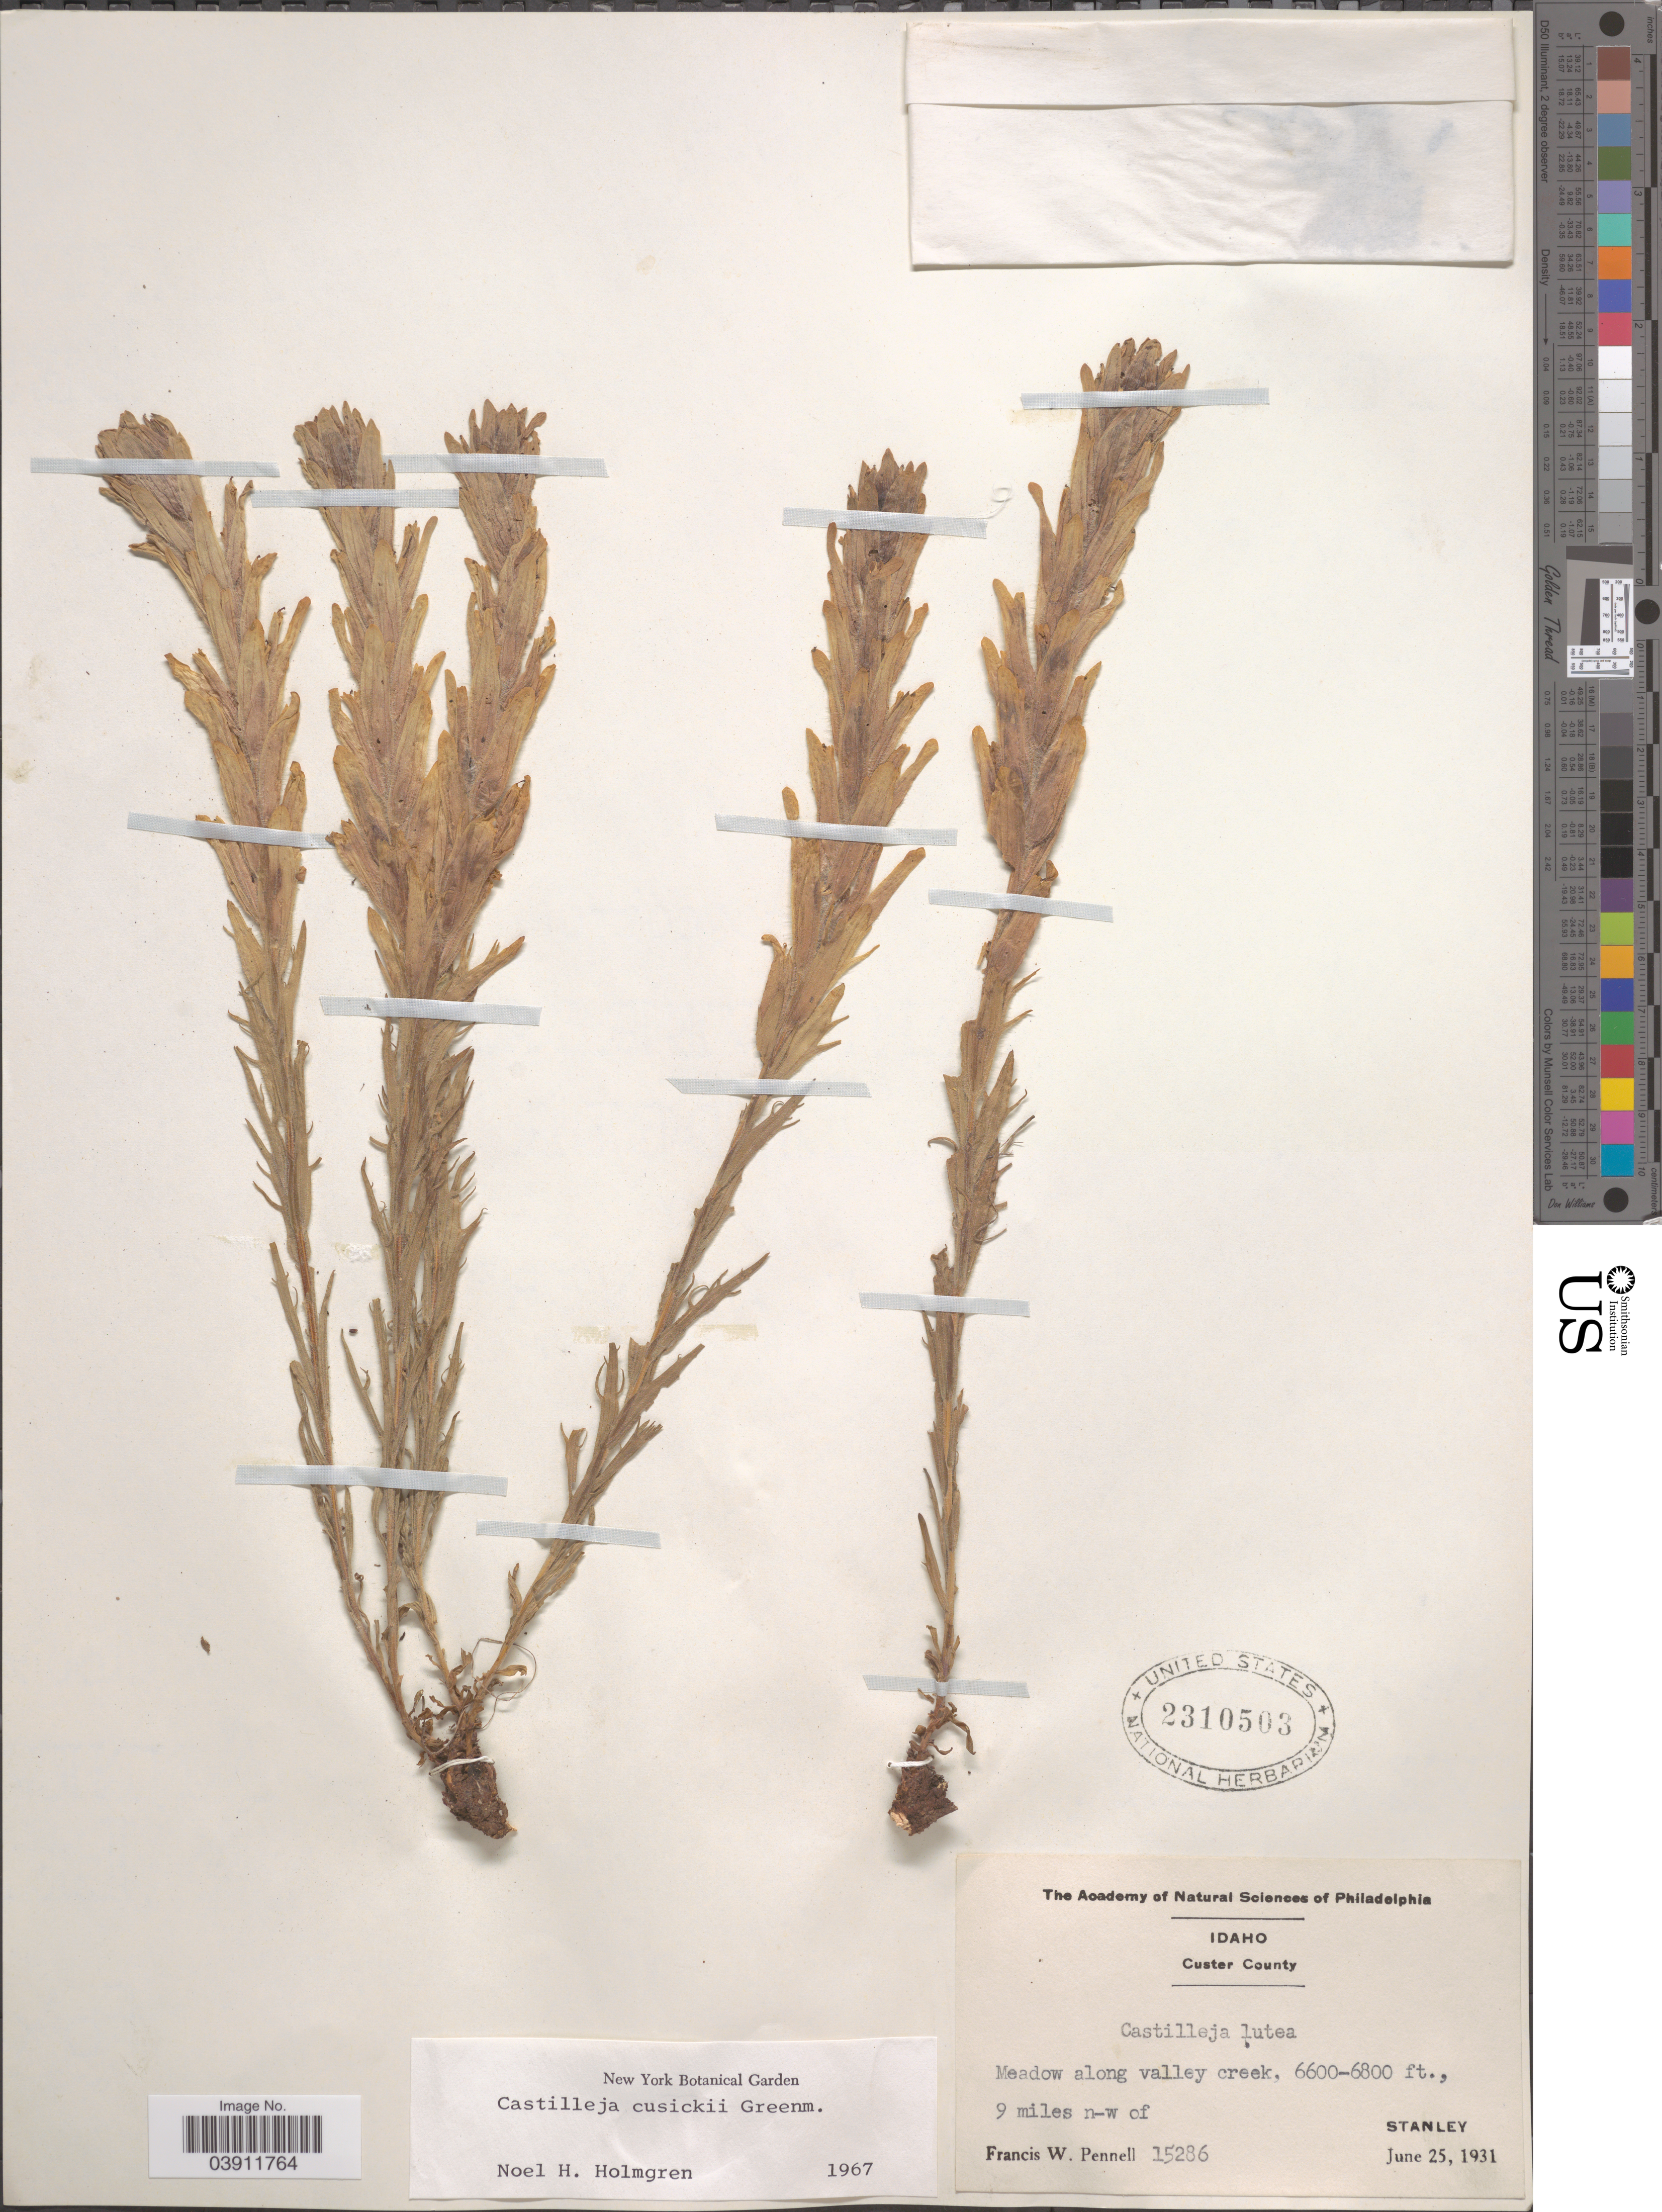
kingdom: Plantae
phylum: Tracheophyta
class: Magnoliopsida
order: Lamiales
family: Orobanchaceae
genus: Castilleja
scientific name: Castilleja cusickii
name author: Greenm.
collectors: F. W. Pennell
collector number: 15286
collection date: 1931-06-25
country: United States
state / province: Idaho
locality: Custer County. Meadow along valley creek, 9 miles n-w of Stanley.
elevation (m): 2012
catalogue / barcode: US 2310503